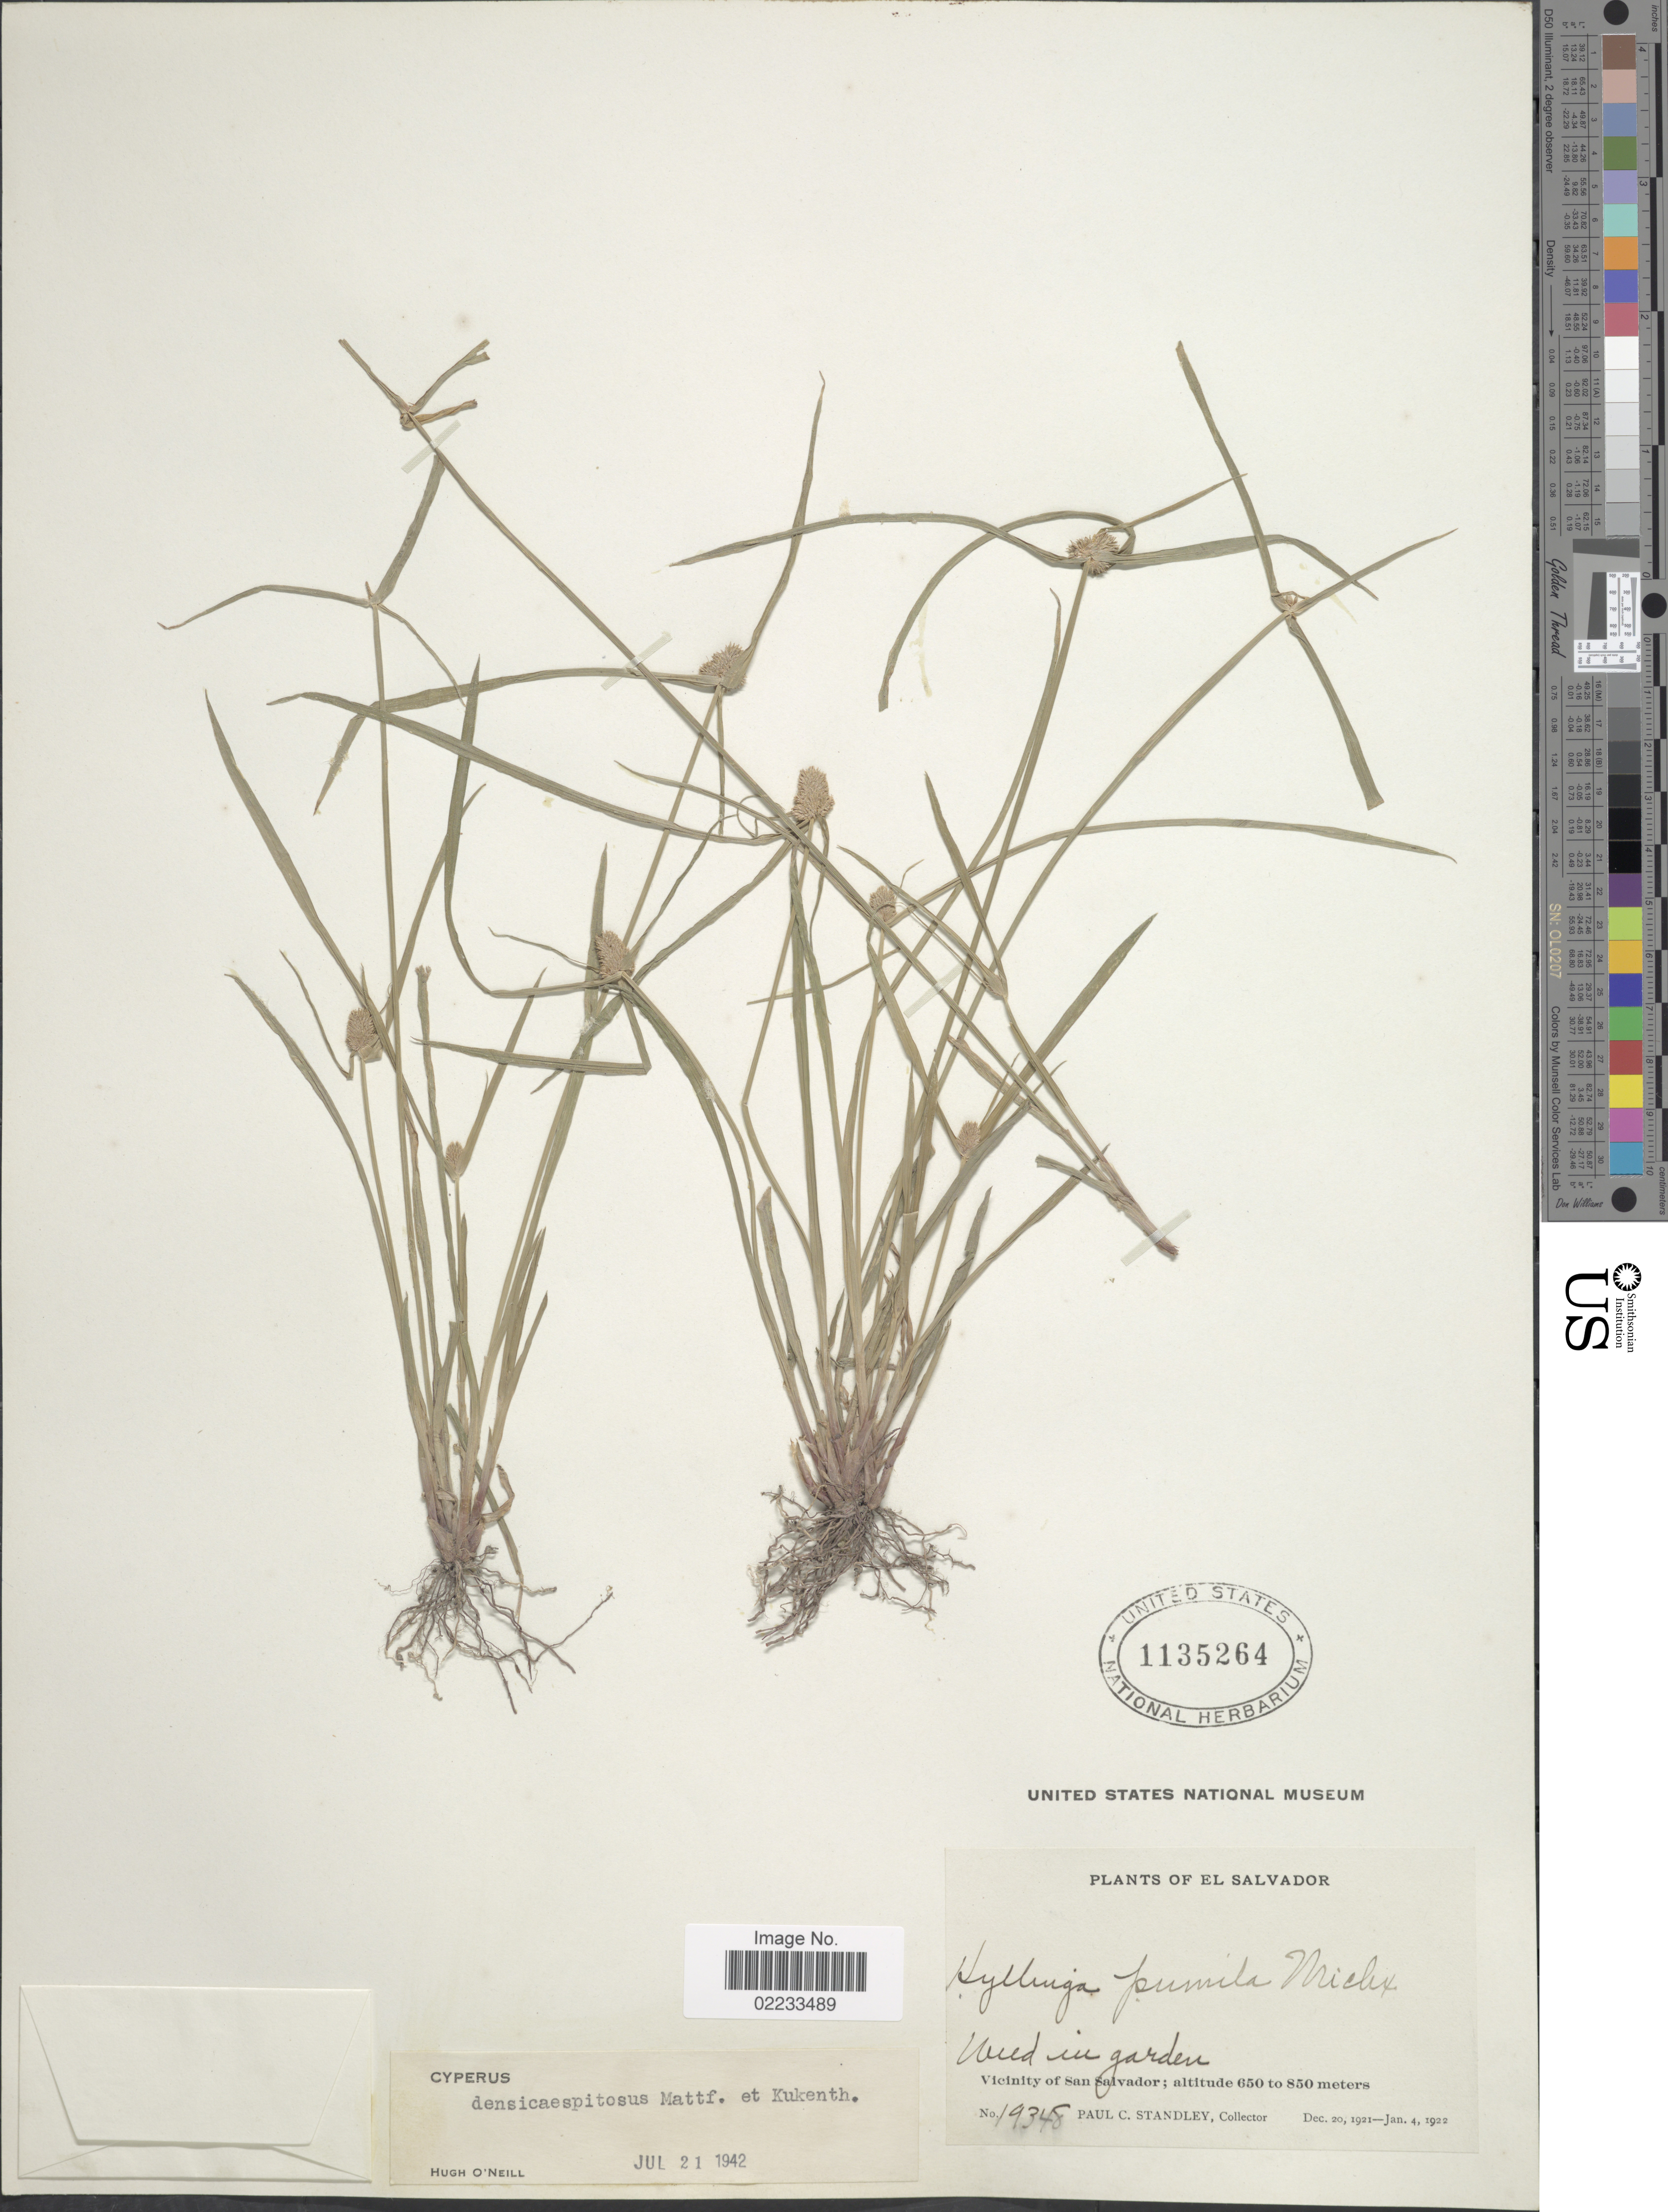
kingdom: Plantae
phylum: Tracheophyta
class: Liliopsida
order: Poales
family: Cyperaceae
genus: Cyperus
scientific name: Cyperus hortensis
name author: (Salzm. ex Steud.) Dorr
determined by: Strong, Mark T., (BOT), Smithsonian Institution - National Museum of Natural History (UNITED STATES)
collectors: P. C. Standley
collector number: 19348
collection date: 1921-12-20/1922-01-04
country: El Salvador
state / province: San Salvador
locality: Weed in garden. Vicinity of San Slavador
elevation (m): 650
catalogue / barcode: US 1135264